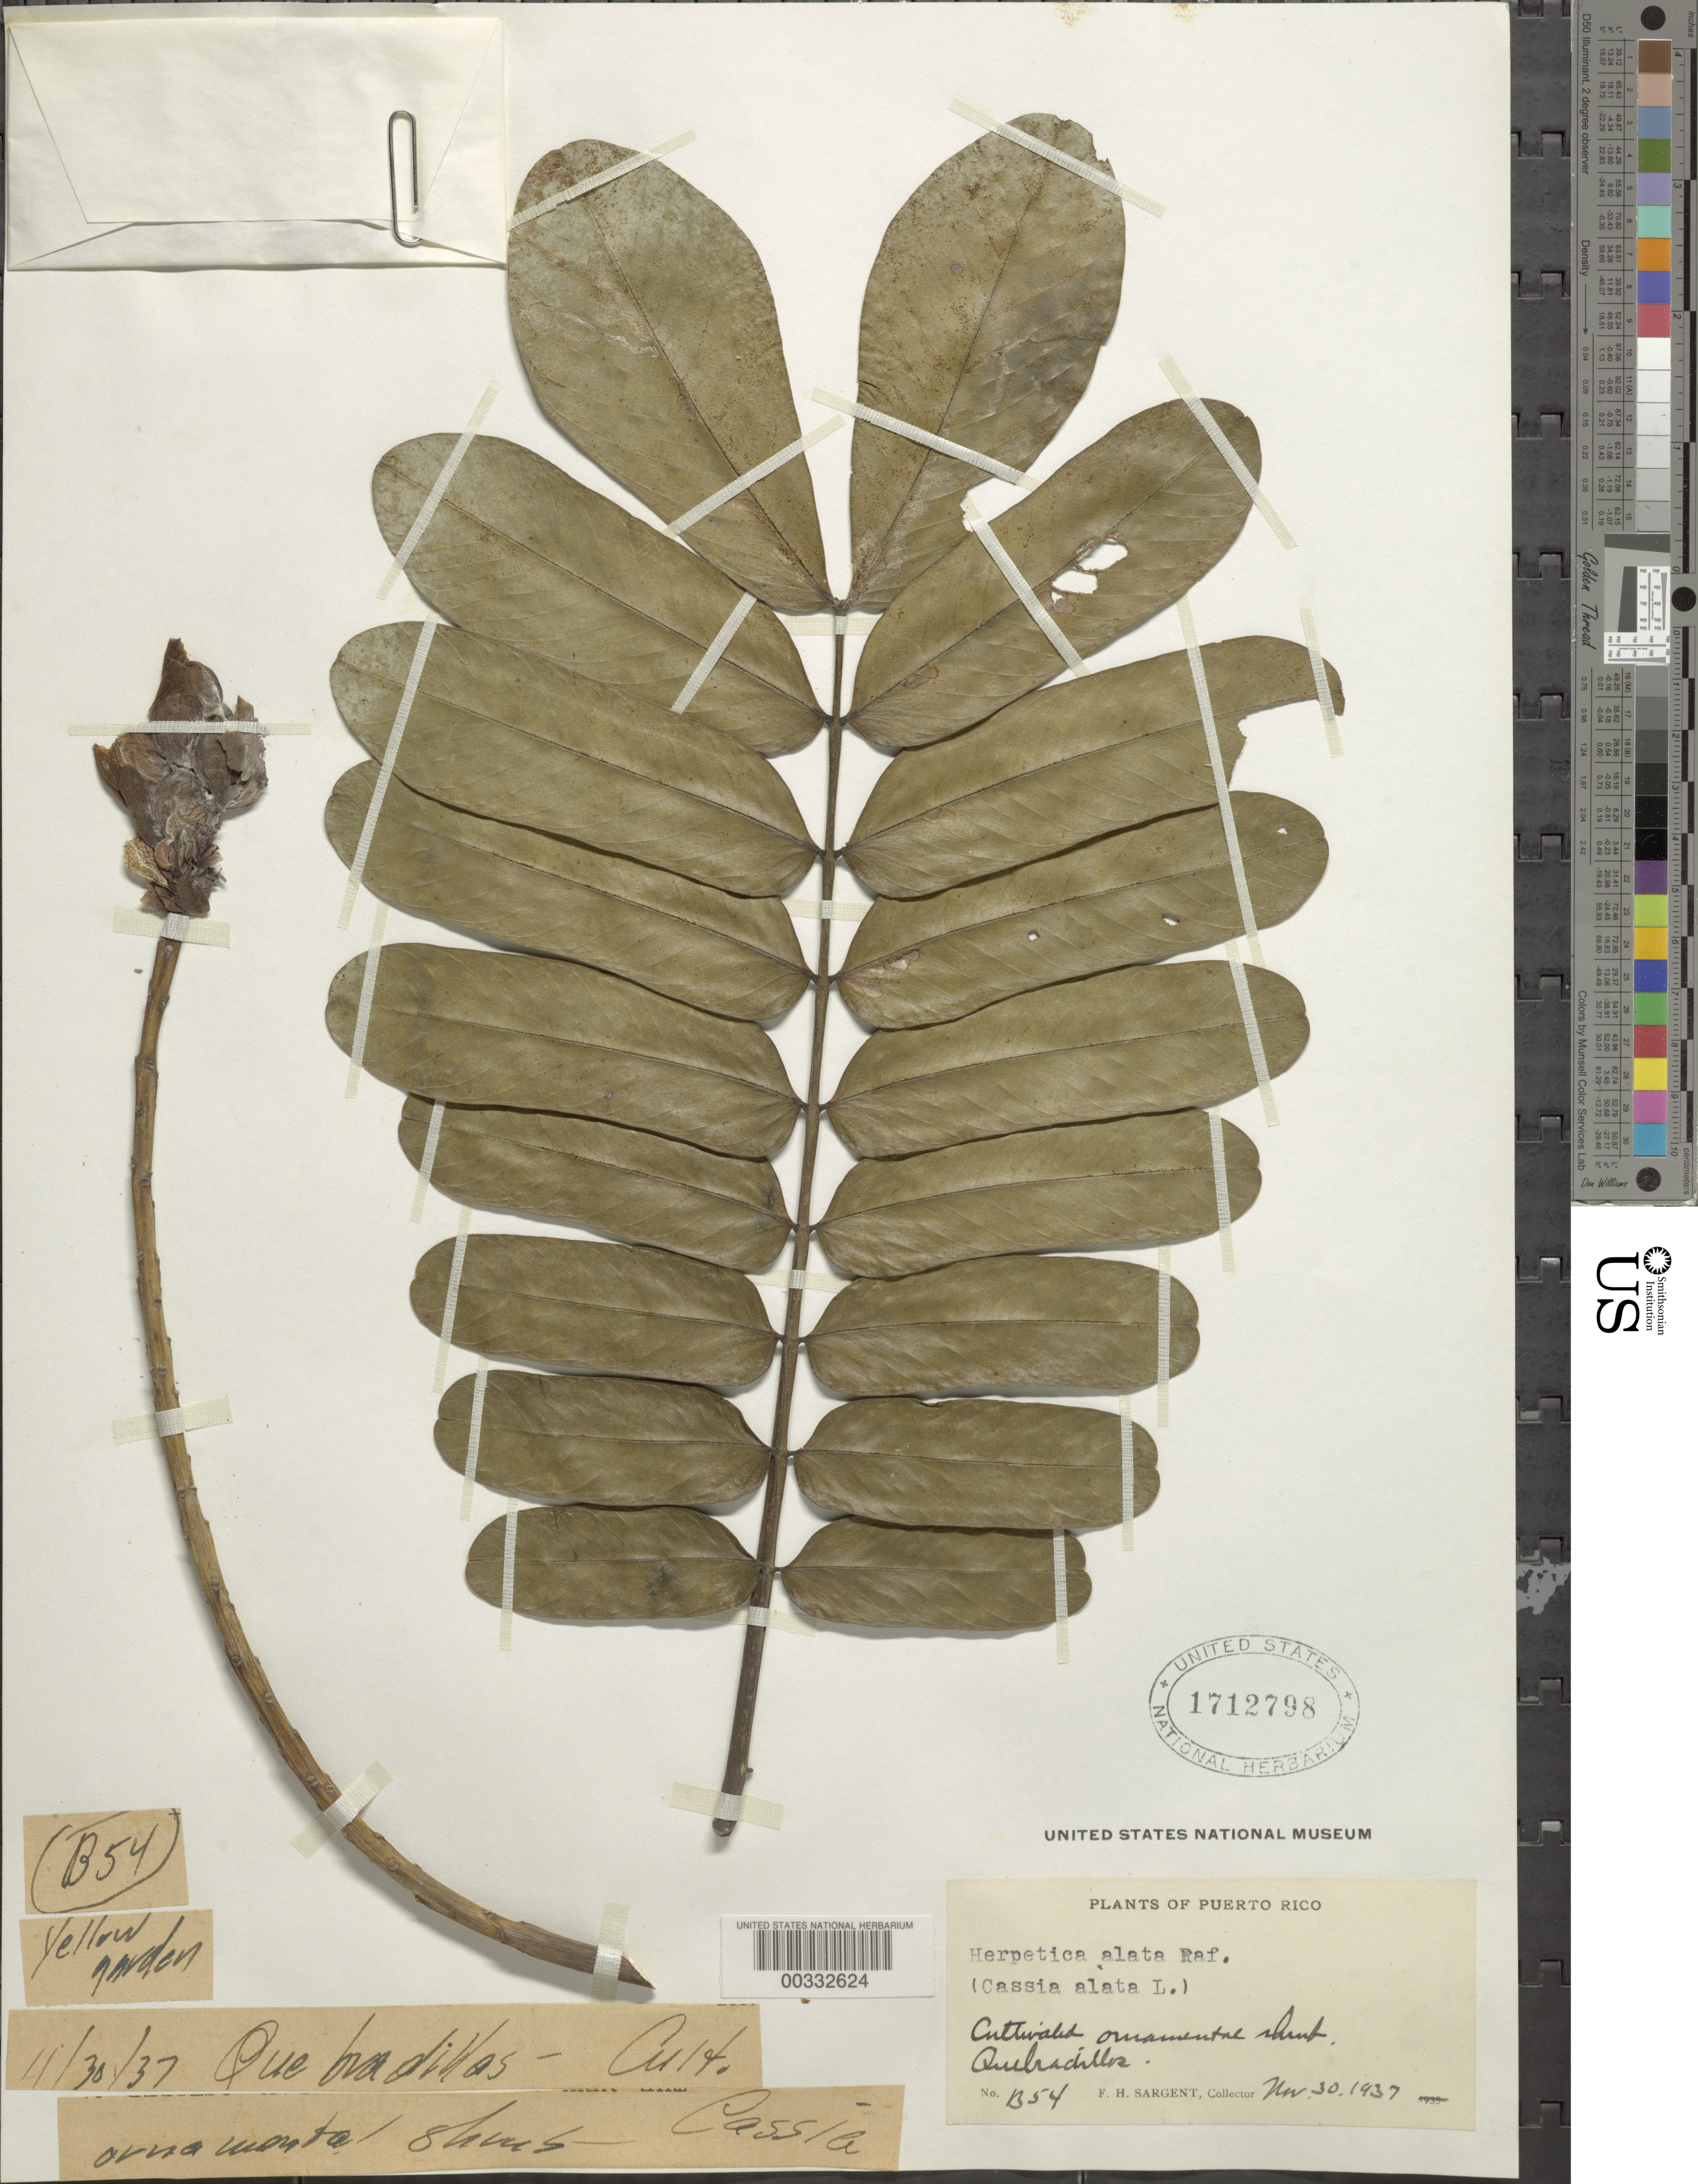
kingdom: Plantae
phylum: Tracheophyta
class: Magnoliopsida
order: Fabales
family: Fabaceae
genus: Senna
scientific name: Senna alata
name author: (L.) Roxb.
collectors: F. H. Sargent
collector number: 1354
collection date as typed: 30 Nov 1937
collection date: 1937-11-30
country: Puerto Rico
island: Greater Antilles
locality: Quebadillas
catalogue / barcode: US 1712798